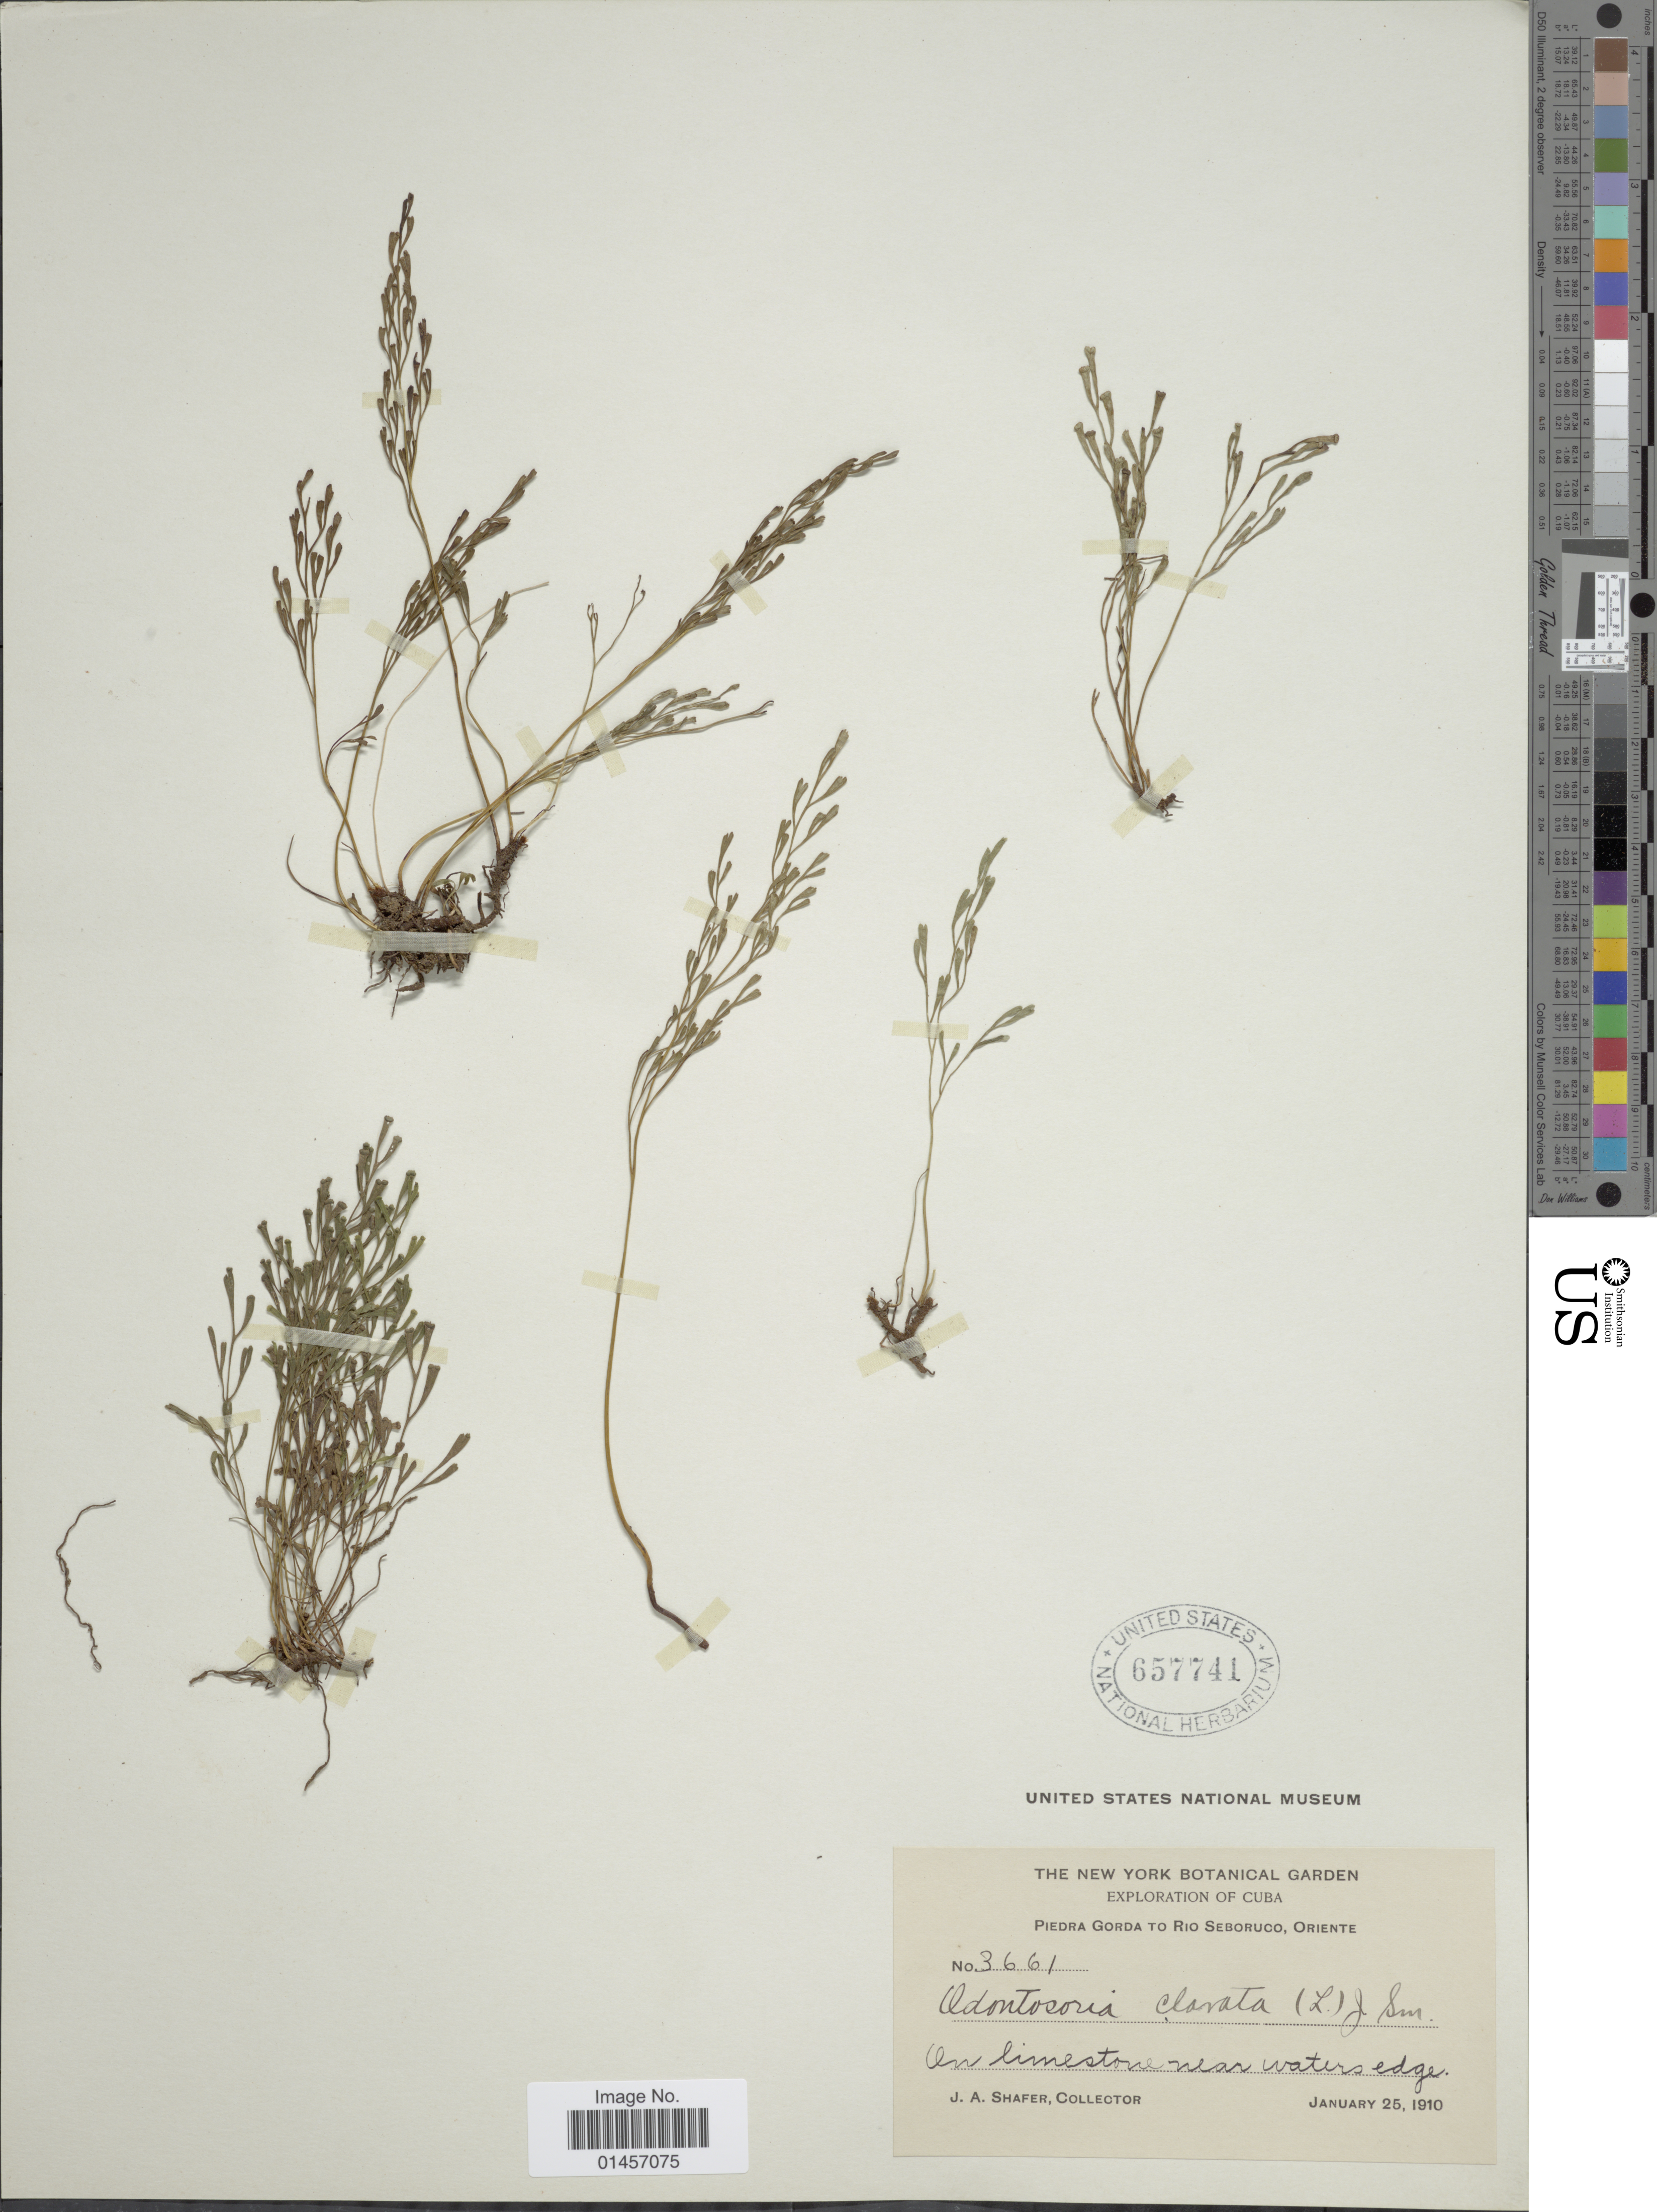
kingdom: Plantae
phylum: Tracheophyta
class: Polypodiopsida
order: Polypodiales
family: Lindsaeaceae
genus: Sphenomeris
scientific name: Sphenomeris clavata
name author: (L.) Maxon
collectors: J. A. Shafer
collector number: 3661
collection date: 1910-01-25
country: Cuba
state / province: Oriente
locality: Cuba, Piedra Gorda to Rio Seboruco. On limestone near watersedge.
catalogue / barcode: US 657741